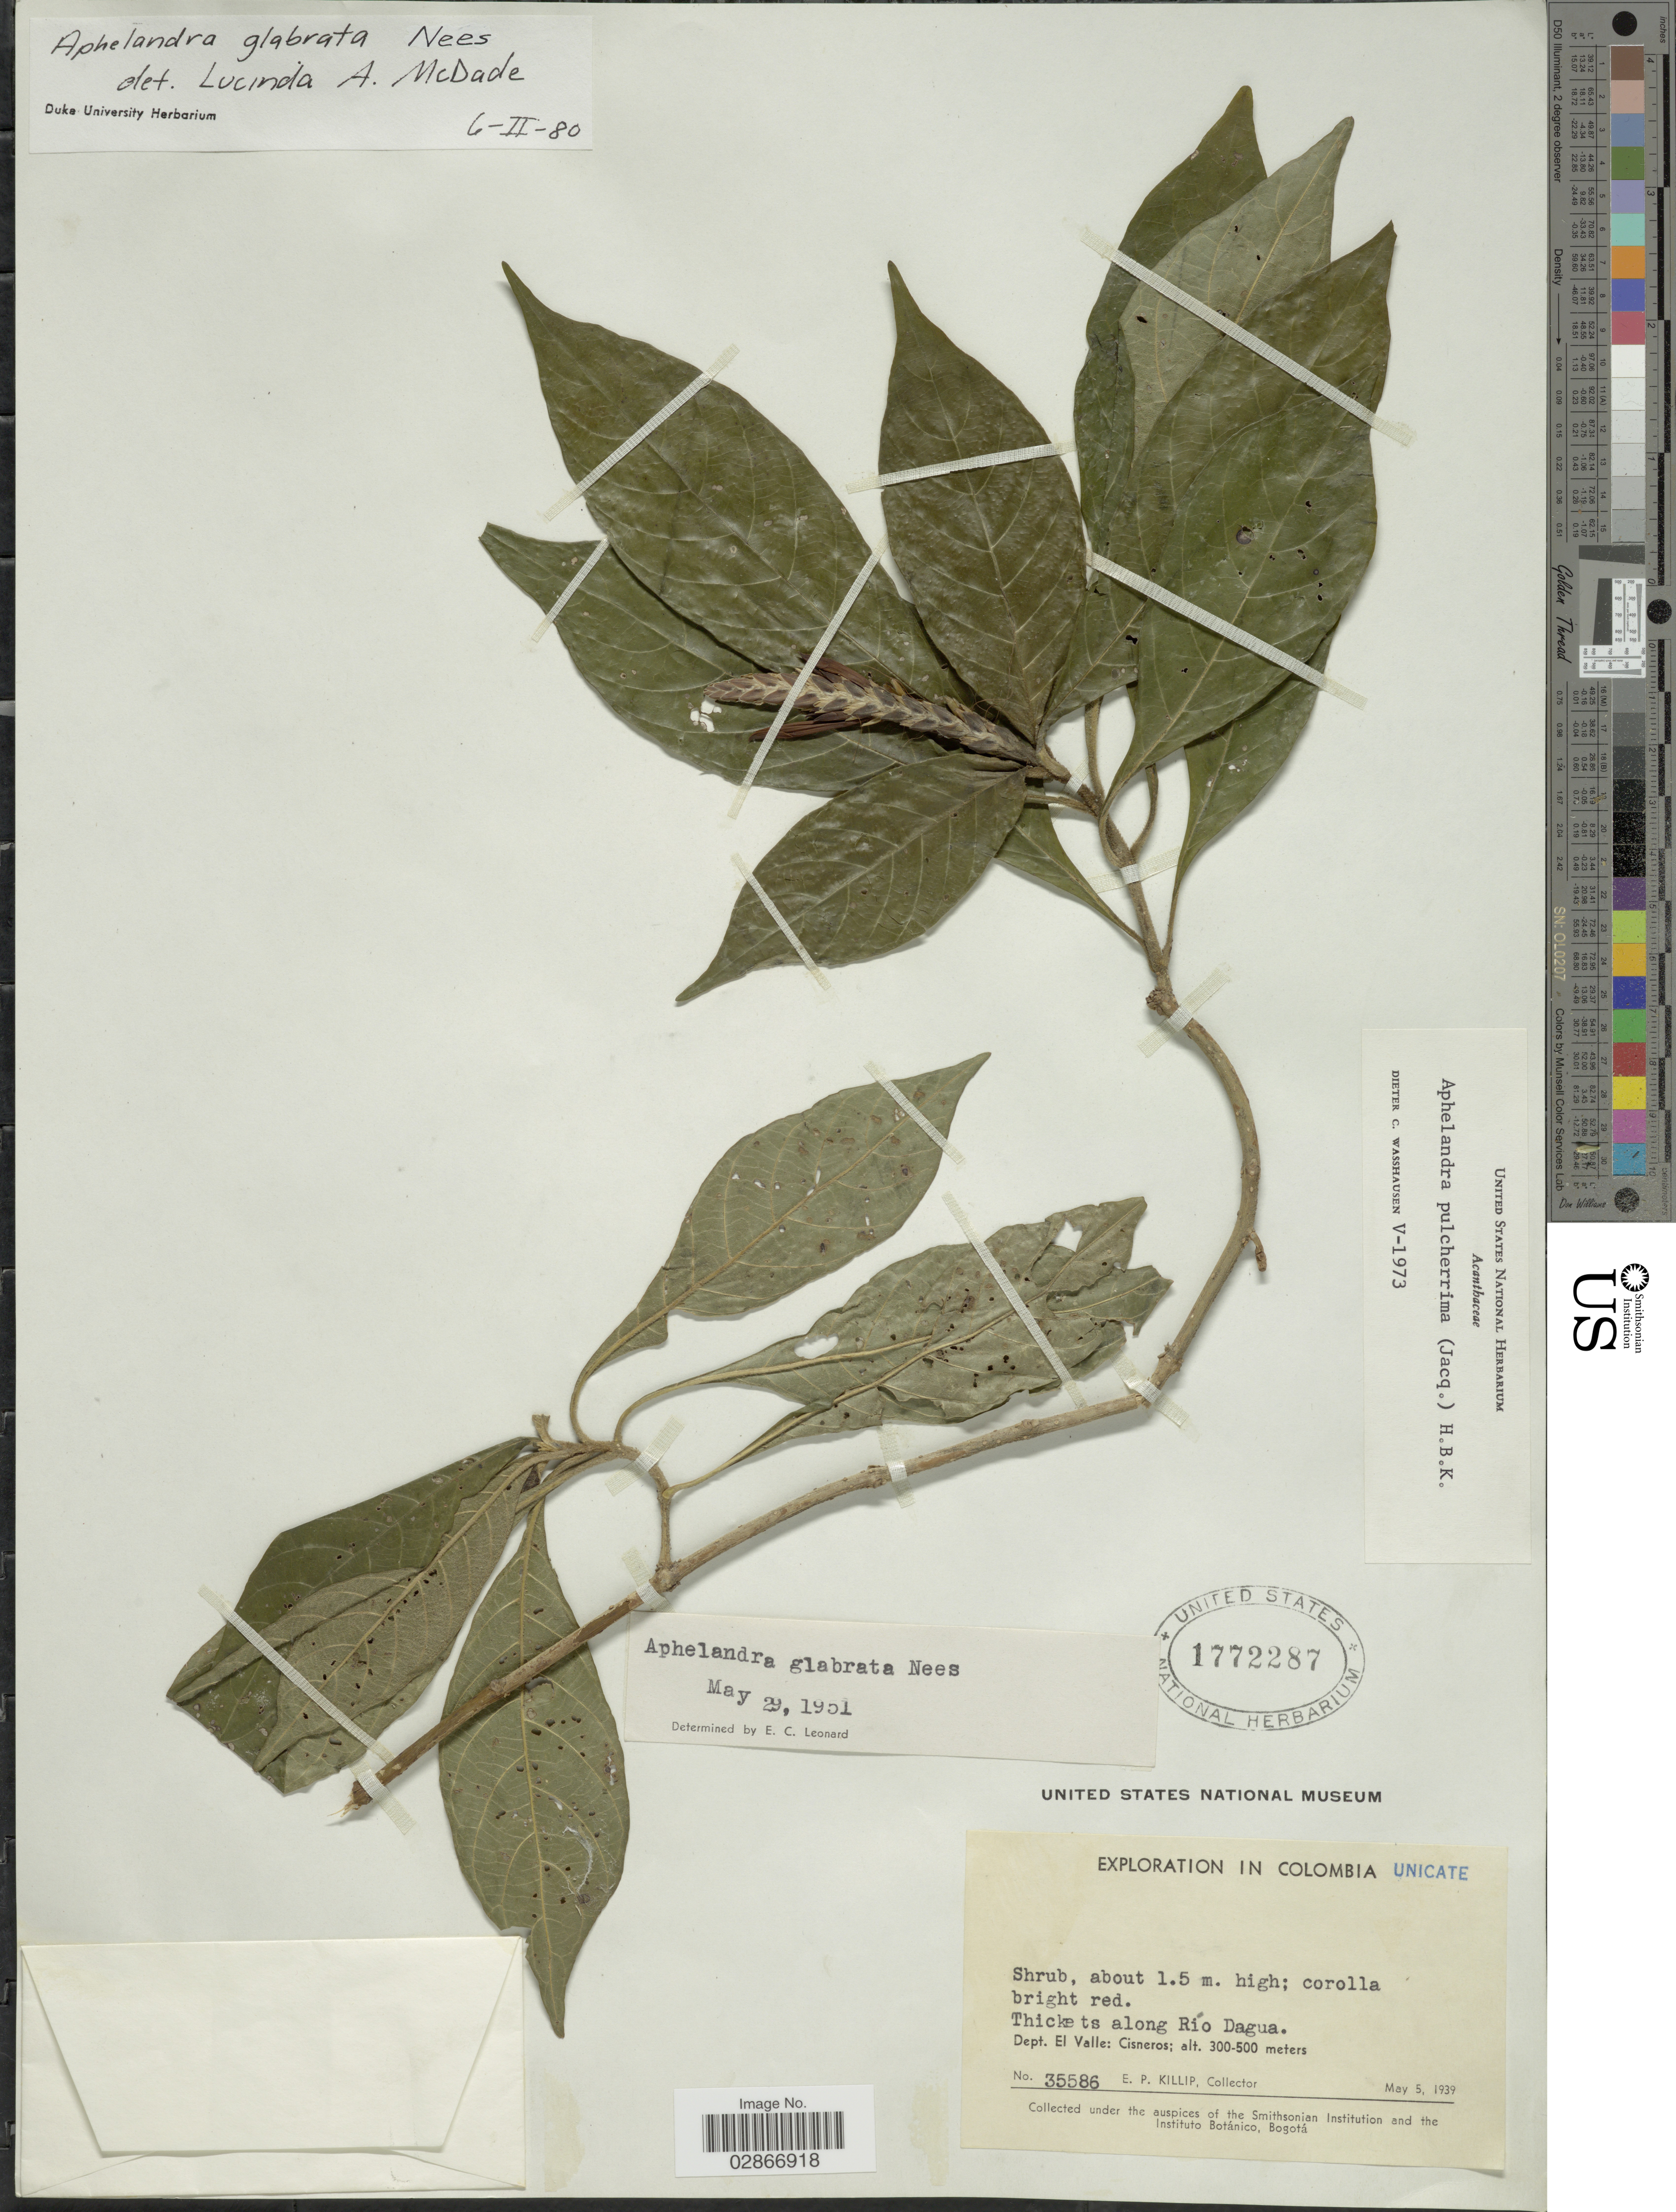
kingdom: Plantae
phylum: Tracheophyta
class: Magnoliopsida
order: Lamiales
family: Acanthaceae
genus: Aphelandra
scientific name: Aphelandra glabrata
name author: Willd. ex Nees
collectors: E. P. Killip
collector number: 35586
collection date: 1939-05-05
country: Colombia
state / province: Valle del Cauca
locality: Thickets along Río Dagua, Dept. El Valle: Cisneros.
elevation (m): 300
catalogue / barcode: US 1772287